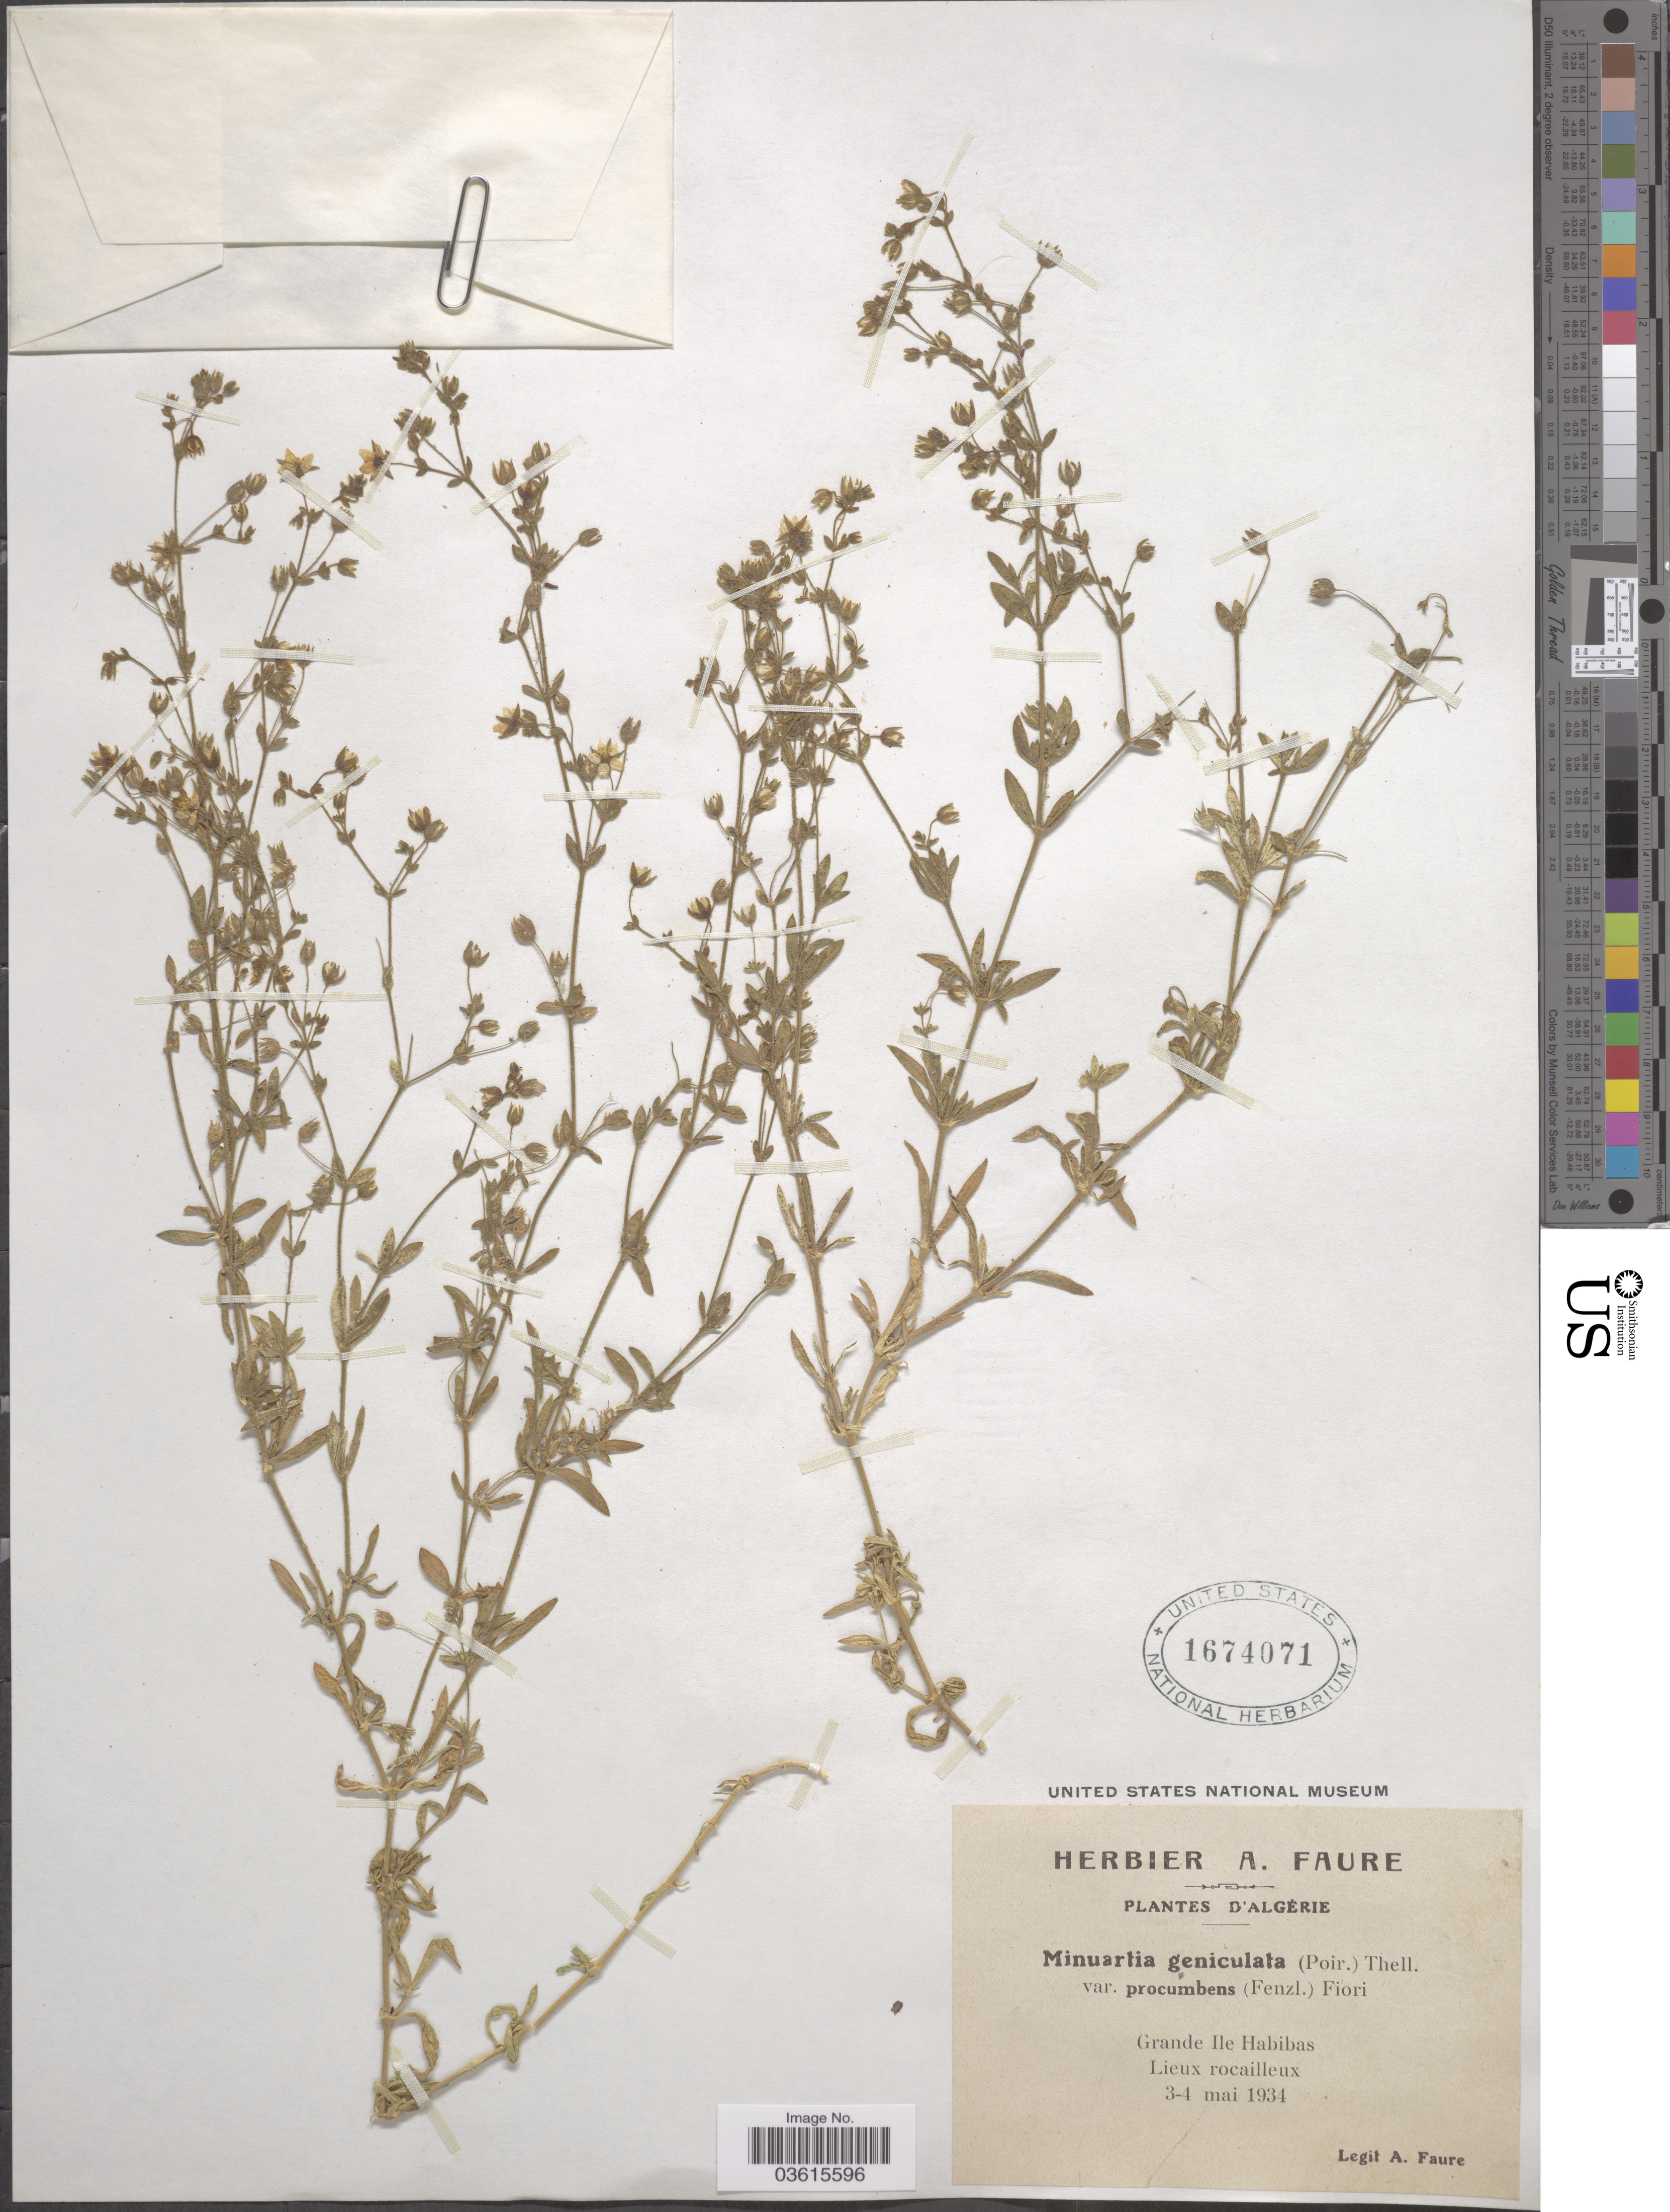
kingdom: Plantae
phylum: Tracheophyta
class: Magnoliopsida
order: Caryophyllales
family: Caryophyllaceae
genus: Rhodalsine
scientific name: Rhodalsine geniculata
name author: (Poir.) F.N. Williams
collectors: A. Faure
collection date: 1934-05-03/1934-05-04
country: Algeria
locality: Grande Ile Habibas. Lieux rocailleux.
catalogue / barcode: US 1674071